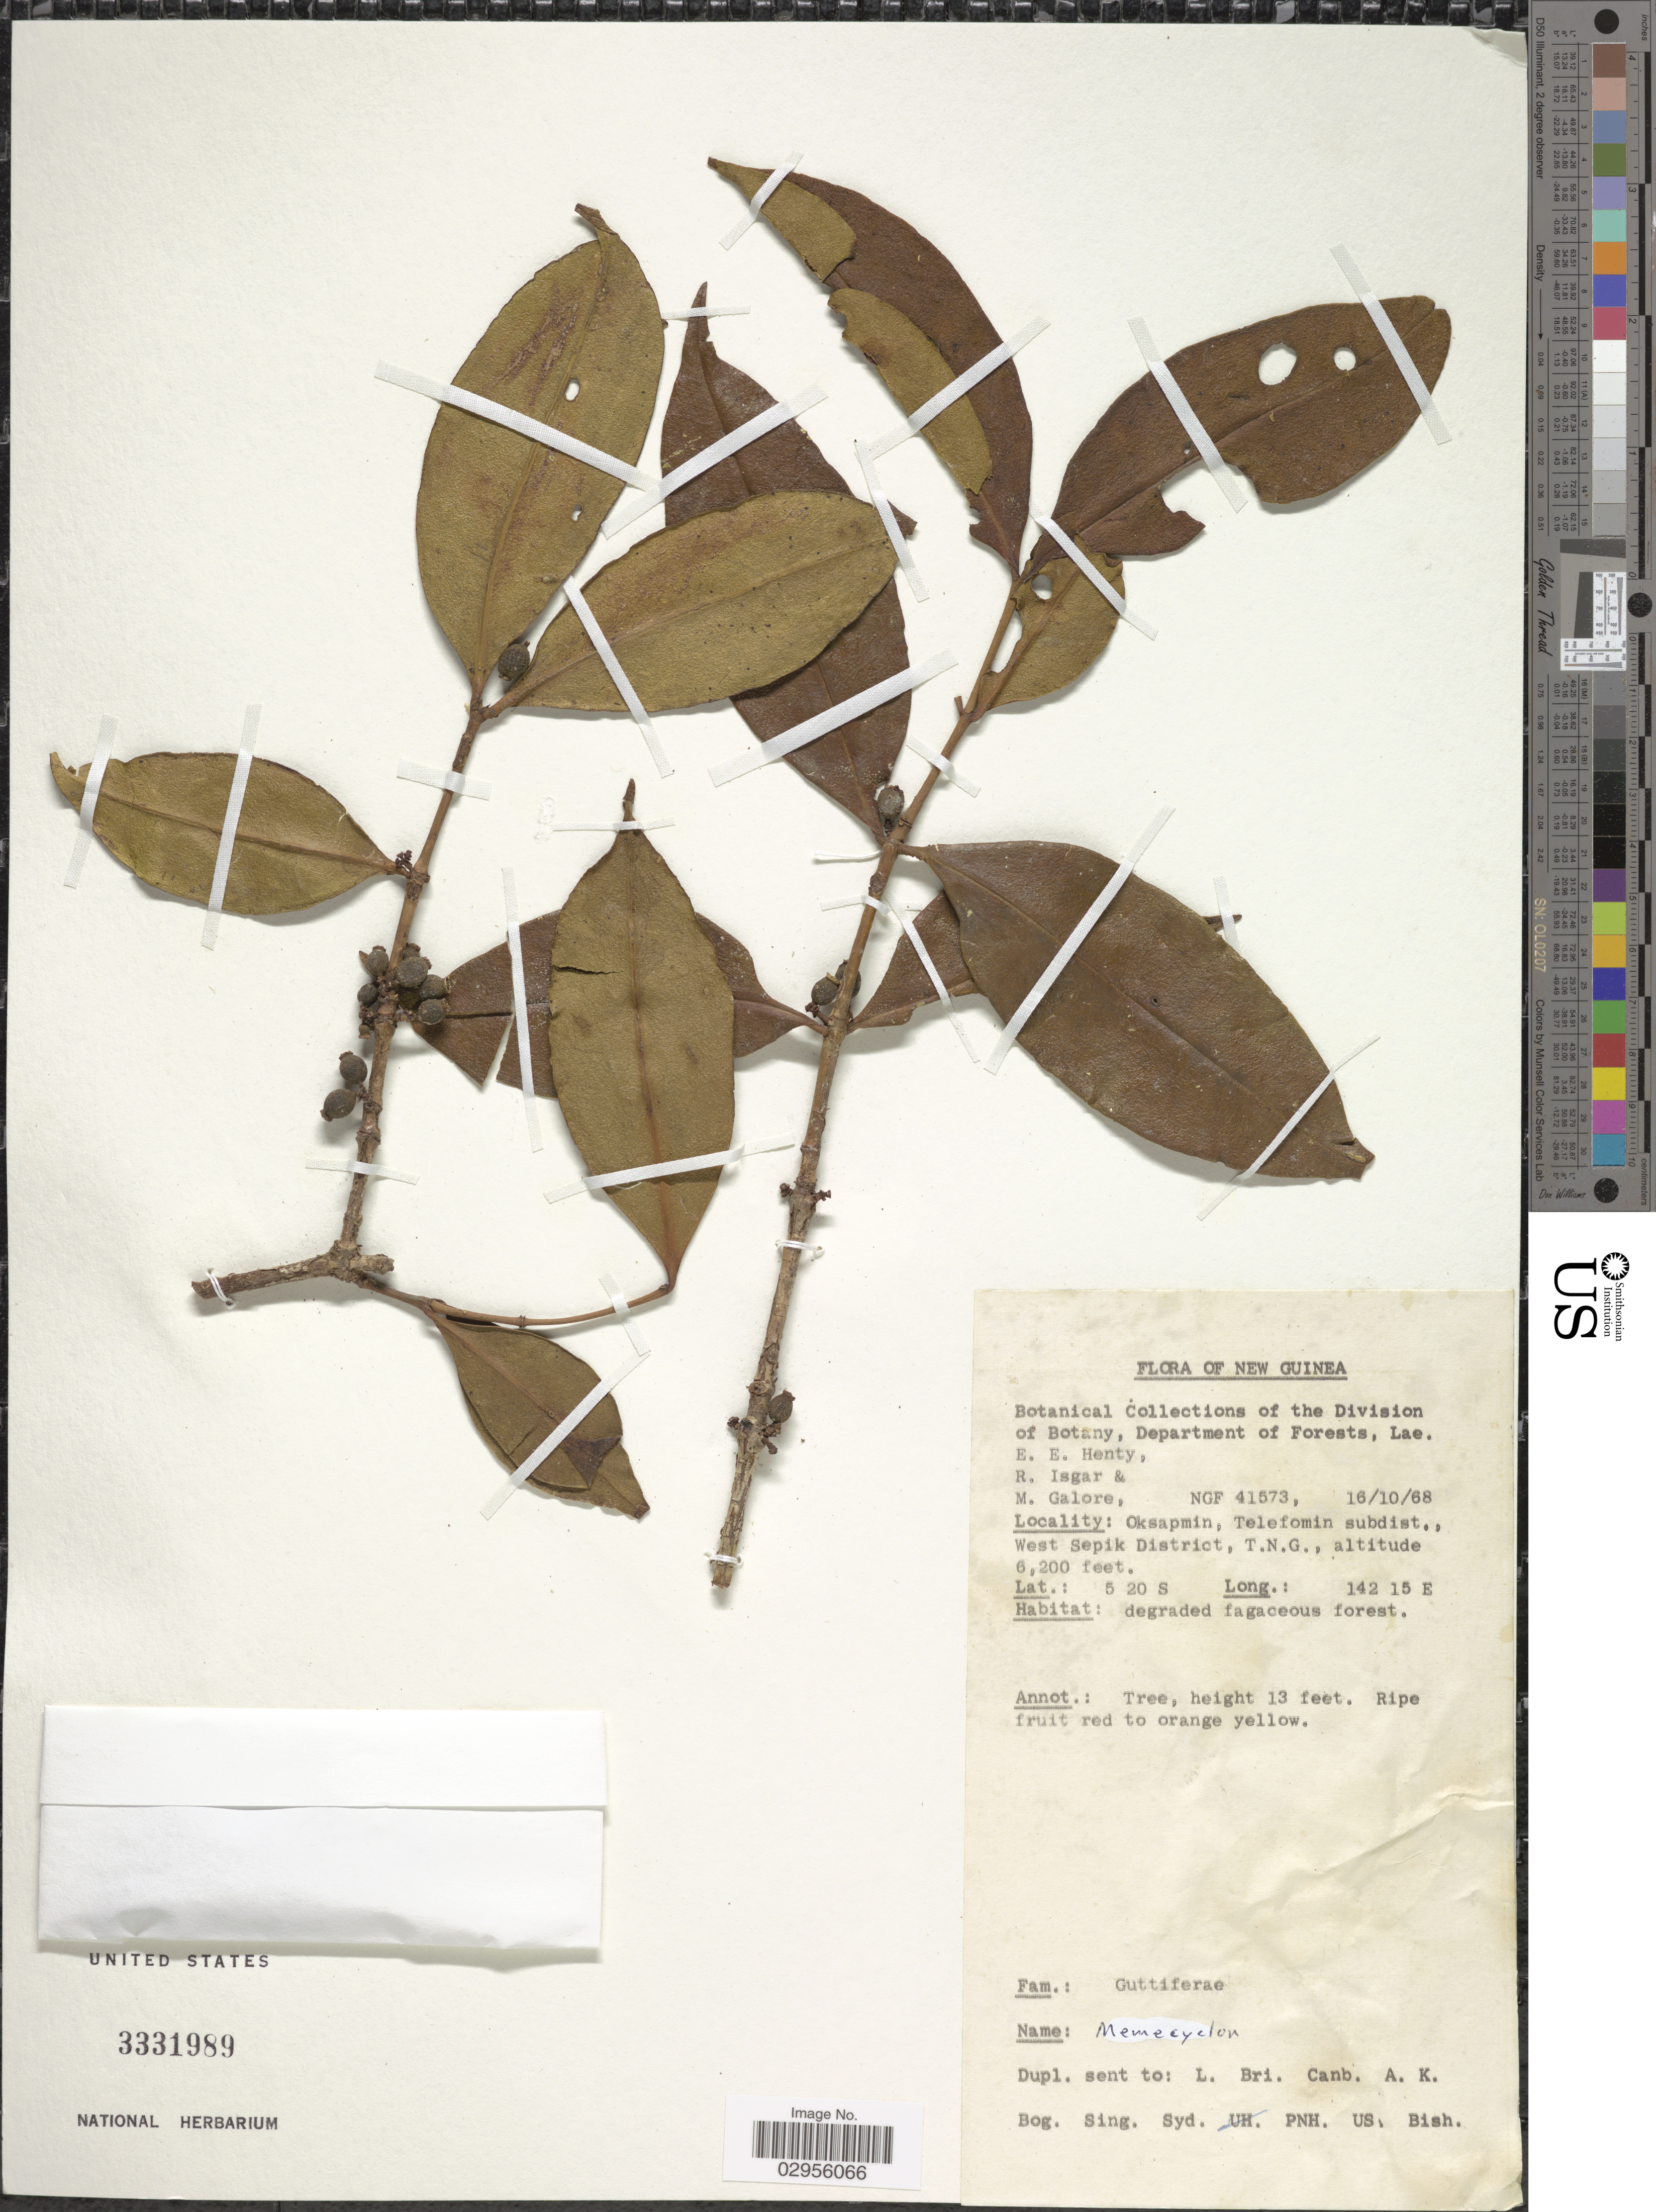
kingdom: Plantae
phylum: Tracheophyta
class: Magnoliopsida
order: Myrtales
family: Melastomataceae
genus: Memecylon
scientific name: Memecylon sp.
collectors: E. Henty, R. Isgar & M. Galore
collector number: NGF 41573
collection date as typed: Transcribed d/m/y: 16/10/68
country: Papua New Guinea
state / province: Sandaun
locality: New Guinea. Oksapmin, Telefomin subdist., West Sepik District, T.N.G.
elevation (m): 1890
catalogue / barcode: US 3331989